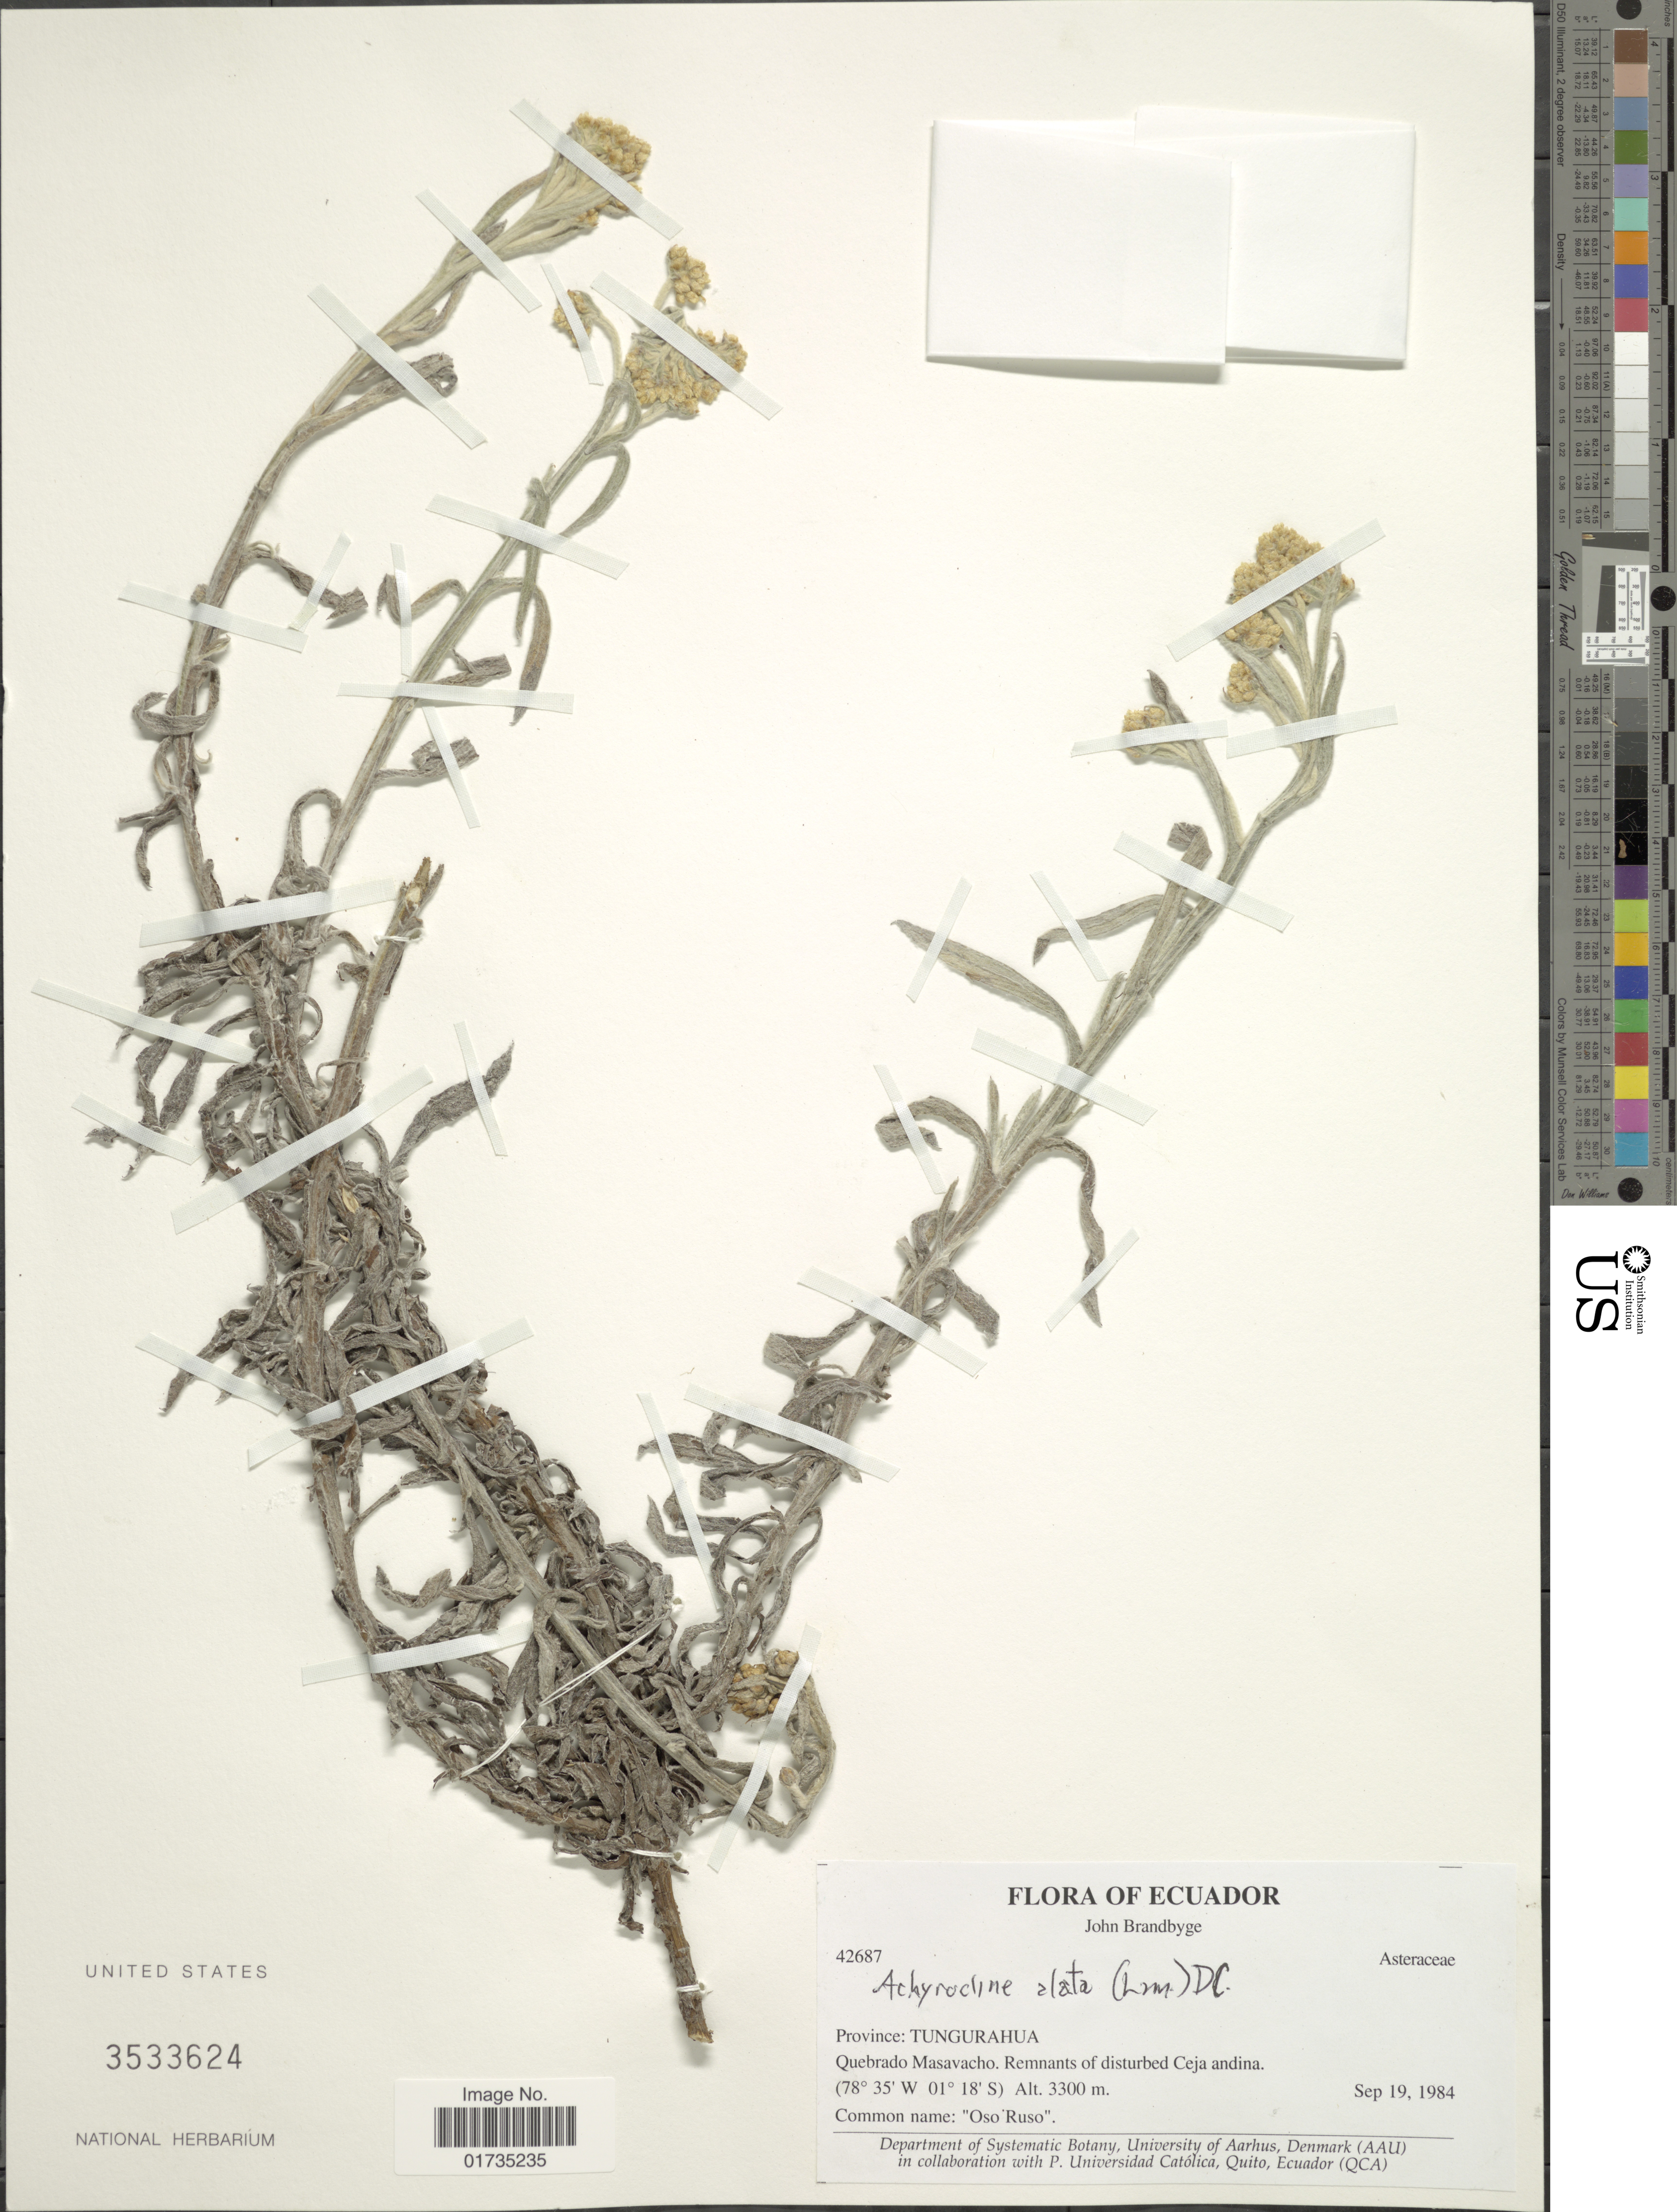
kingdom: Plantae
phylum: Tracheophyta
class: Magnoliopsida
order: Asterales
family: Asteraceae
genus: Achyrocline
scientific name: Achyrocline alata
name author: (Kunth) DC.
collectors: J. Brandbyge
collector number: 42687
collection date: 1984-09-19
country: Ecuador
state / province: Tungurahua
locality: Ecuador. Province: Tungurahua. Quebrado Masavacho.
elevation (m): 3300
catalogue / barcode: US 3533624